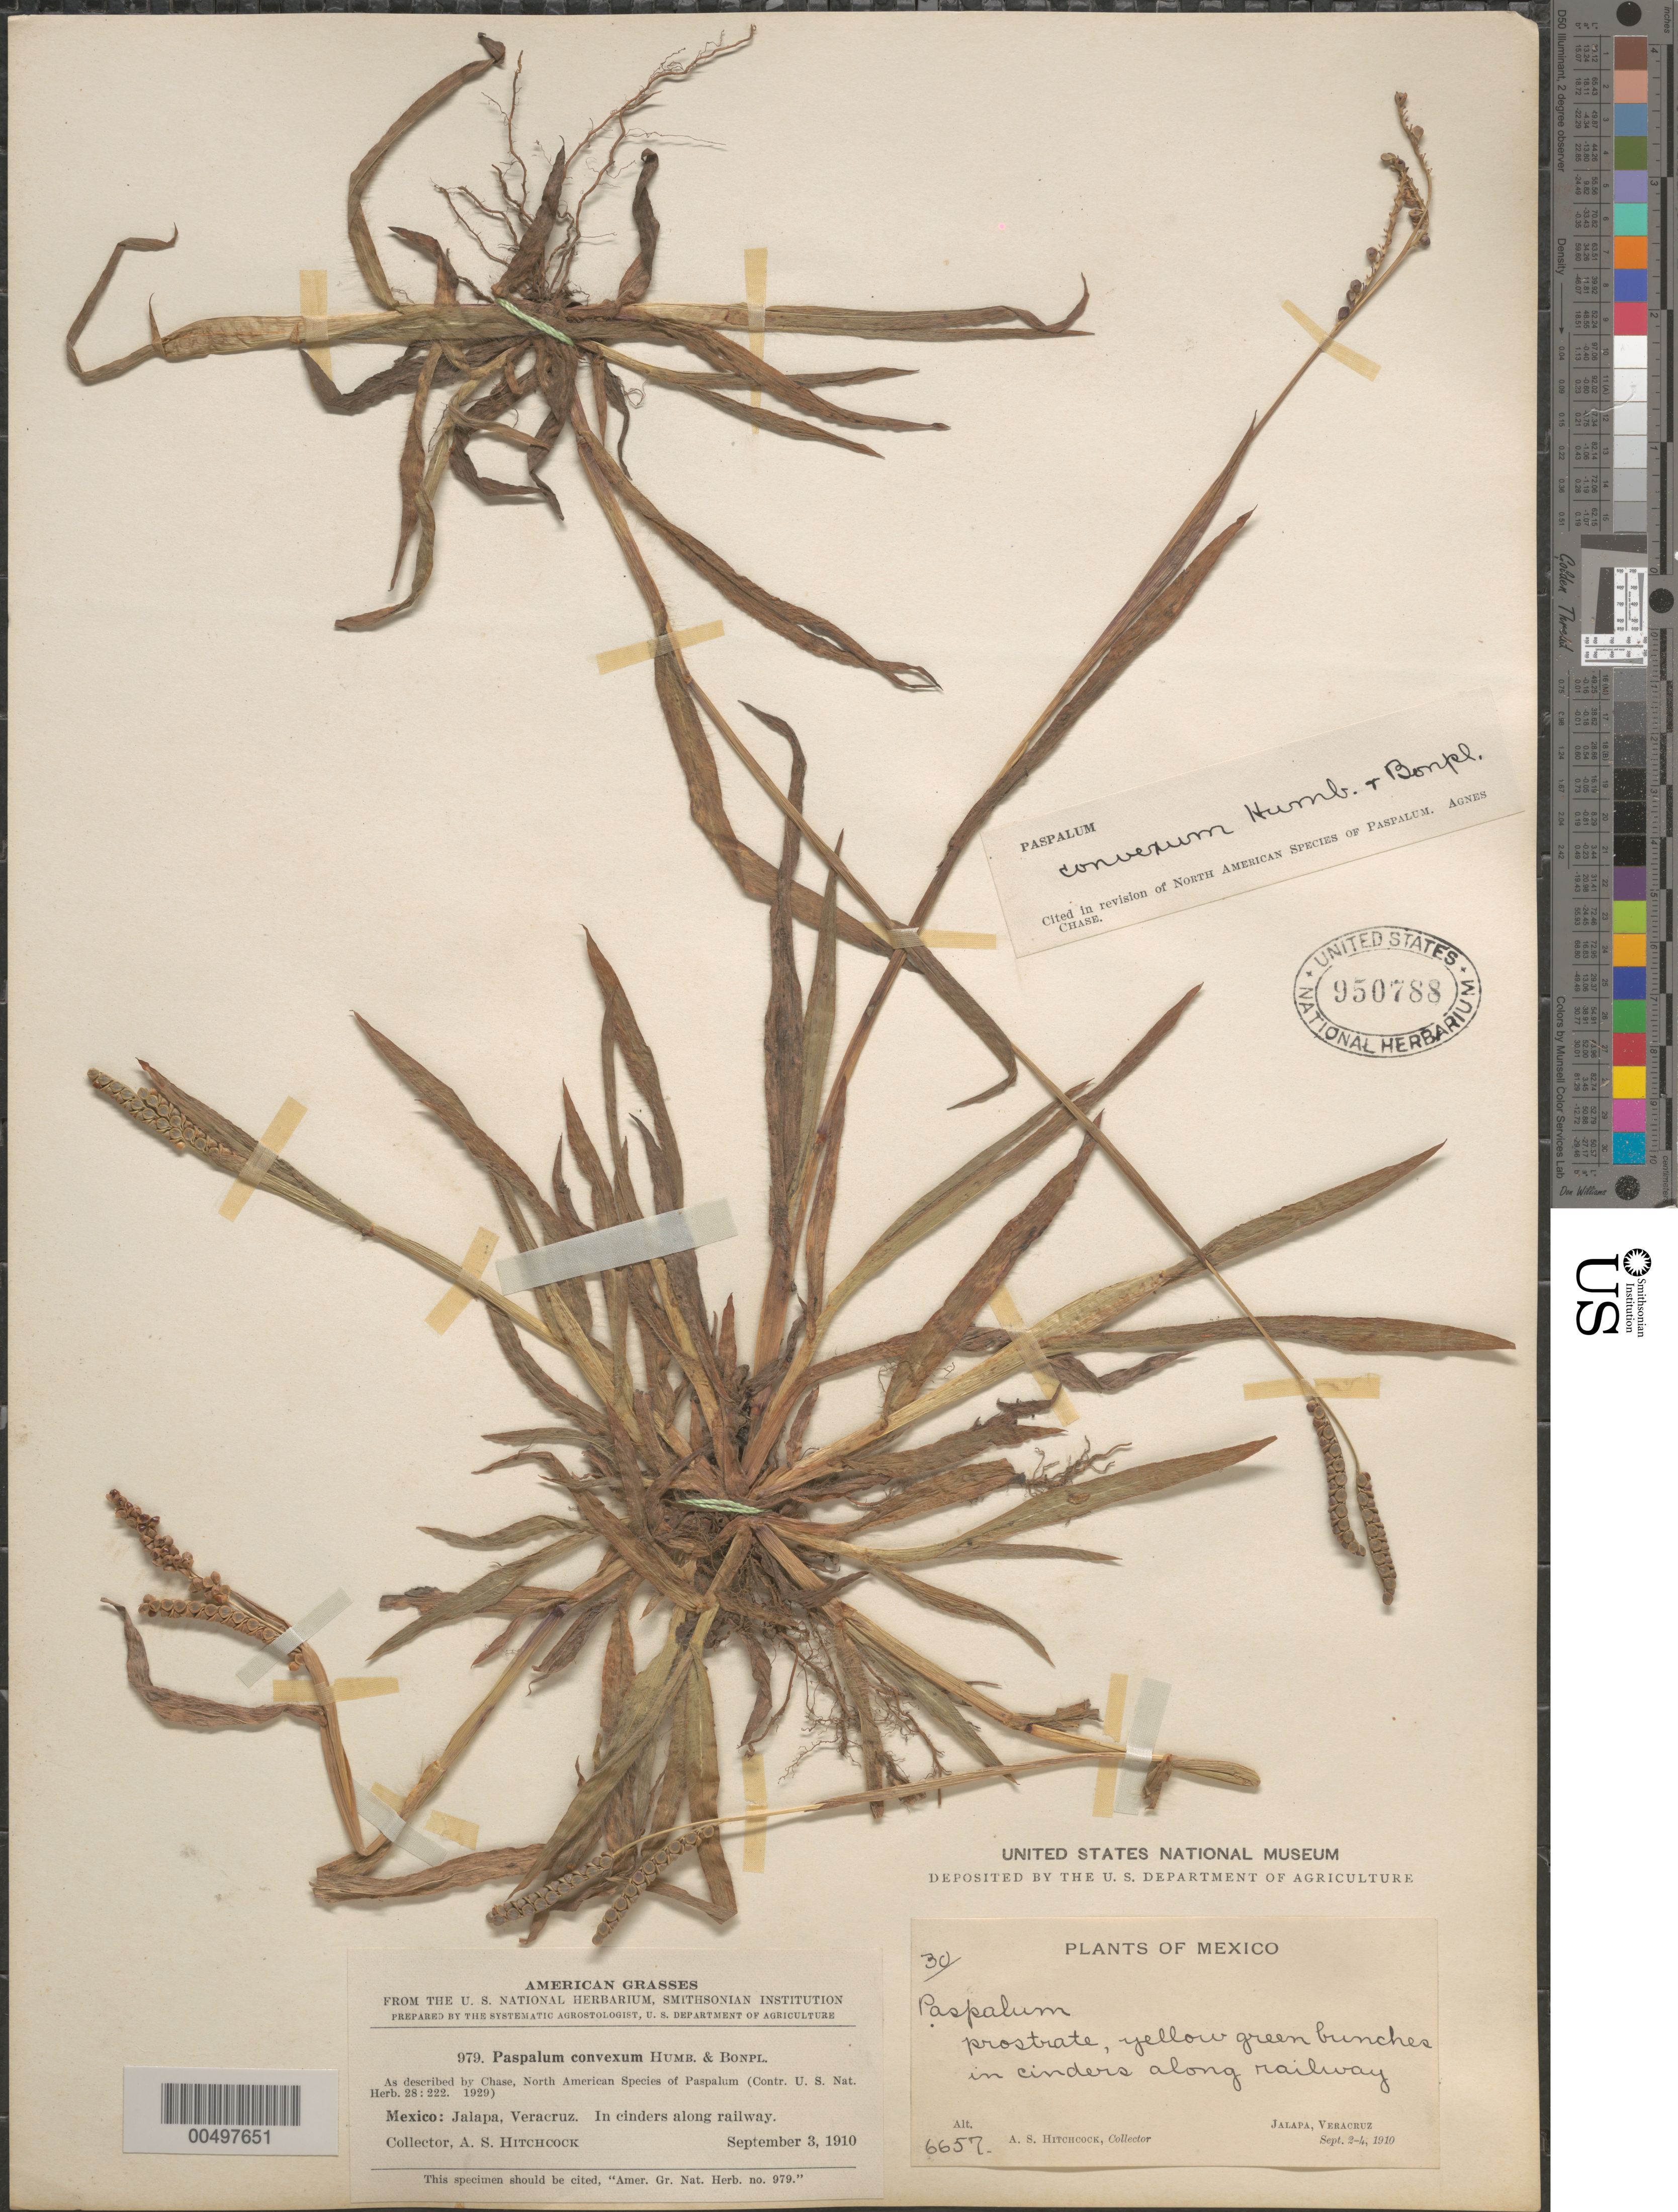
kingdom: Plantae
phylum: Tracheophyta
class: Liliopsida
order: Poales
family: Poaceae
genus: Paspalum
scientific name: Paspalum convexum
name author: Humb. & Bonpl. ex Flüggé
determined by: Chase, [M.] Agnes, (US)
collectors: A. S. Hitchcock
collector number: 6657/979/30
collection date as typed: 2 Sep 1910 to 4 Sep 1910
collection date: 1910-09-02/1910-09-04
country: Mexico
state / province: Veracruz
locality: Jalapa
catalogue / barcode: US 950788